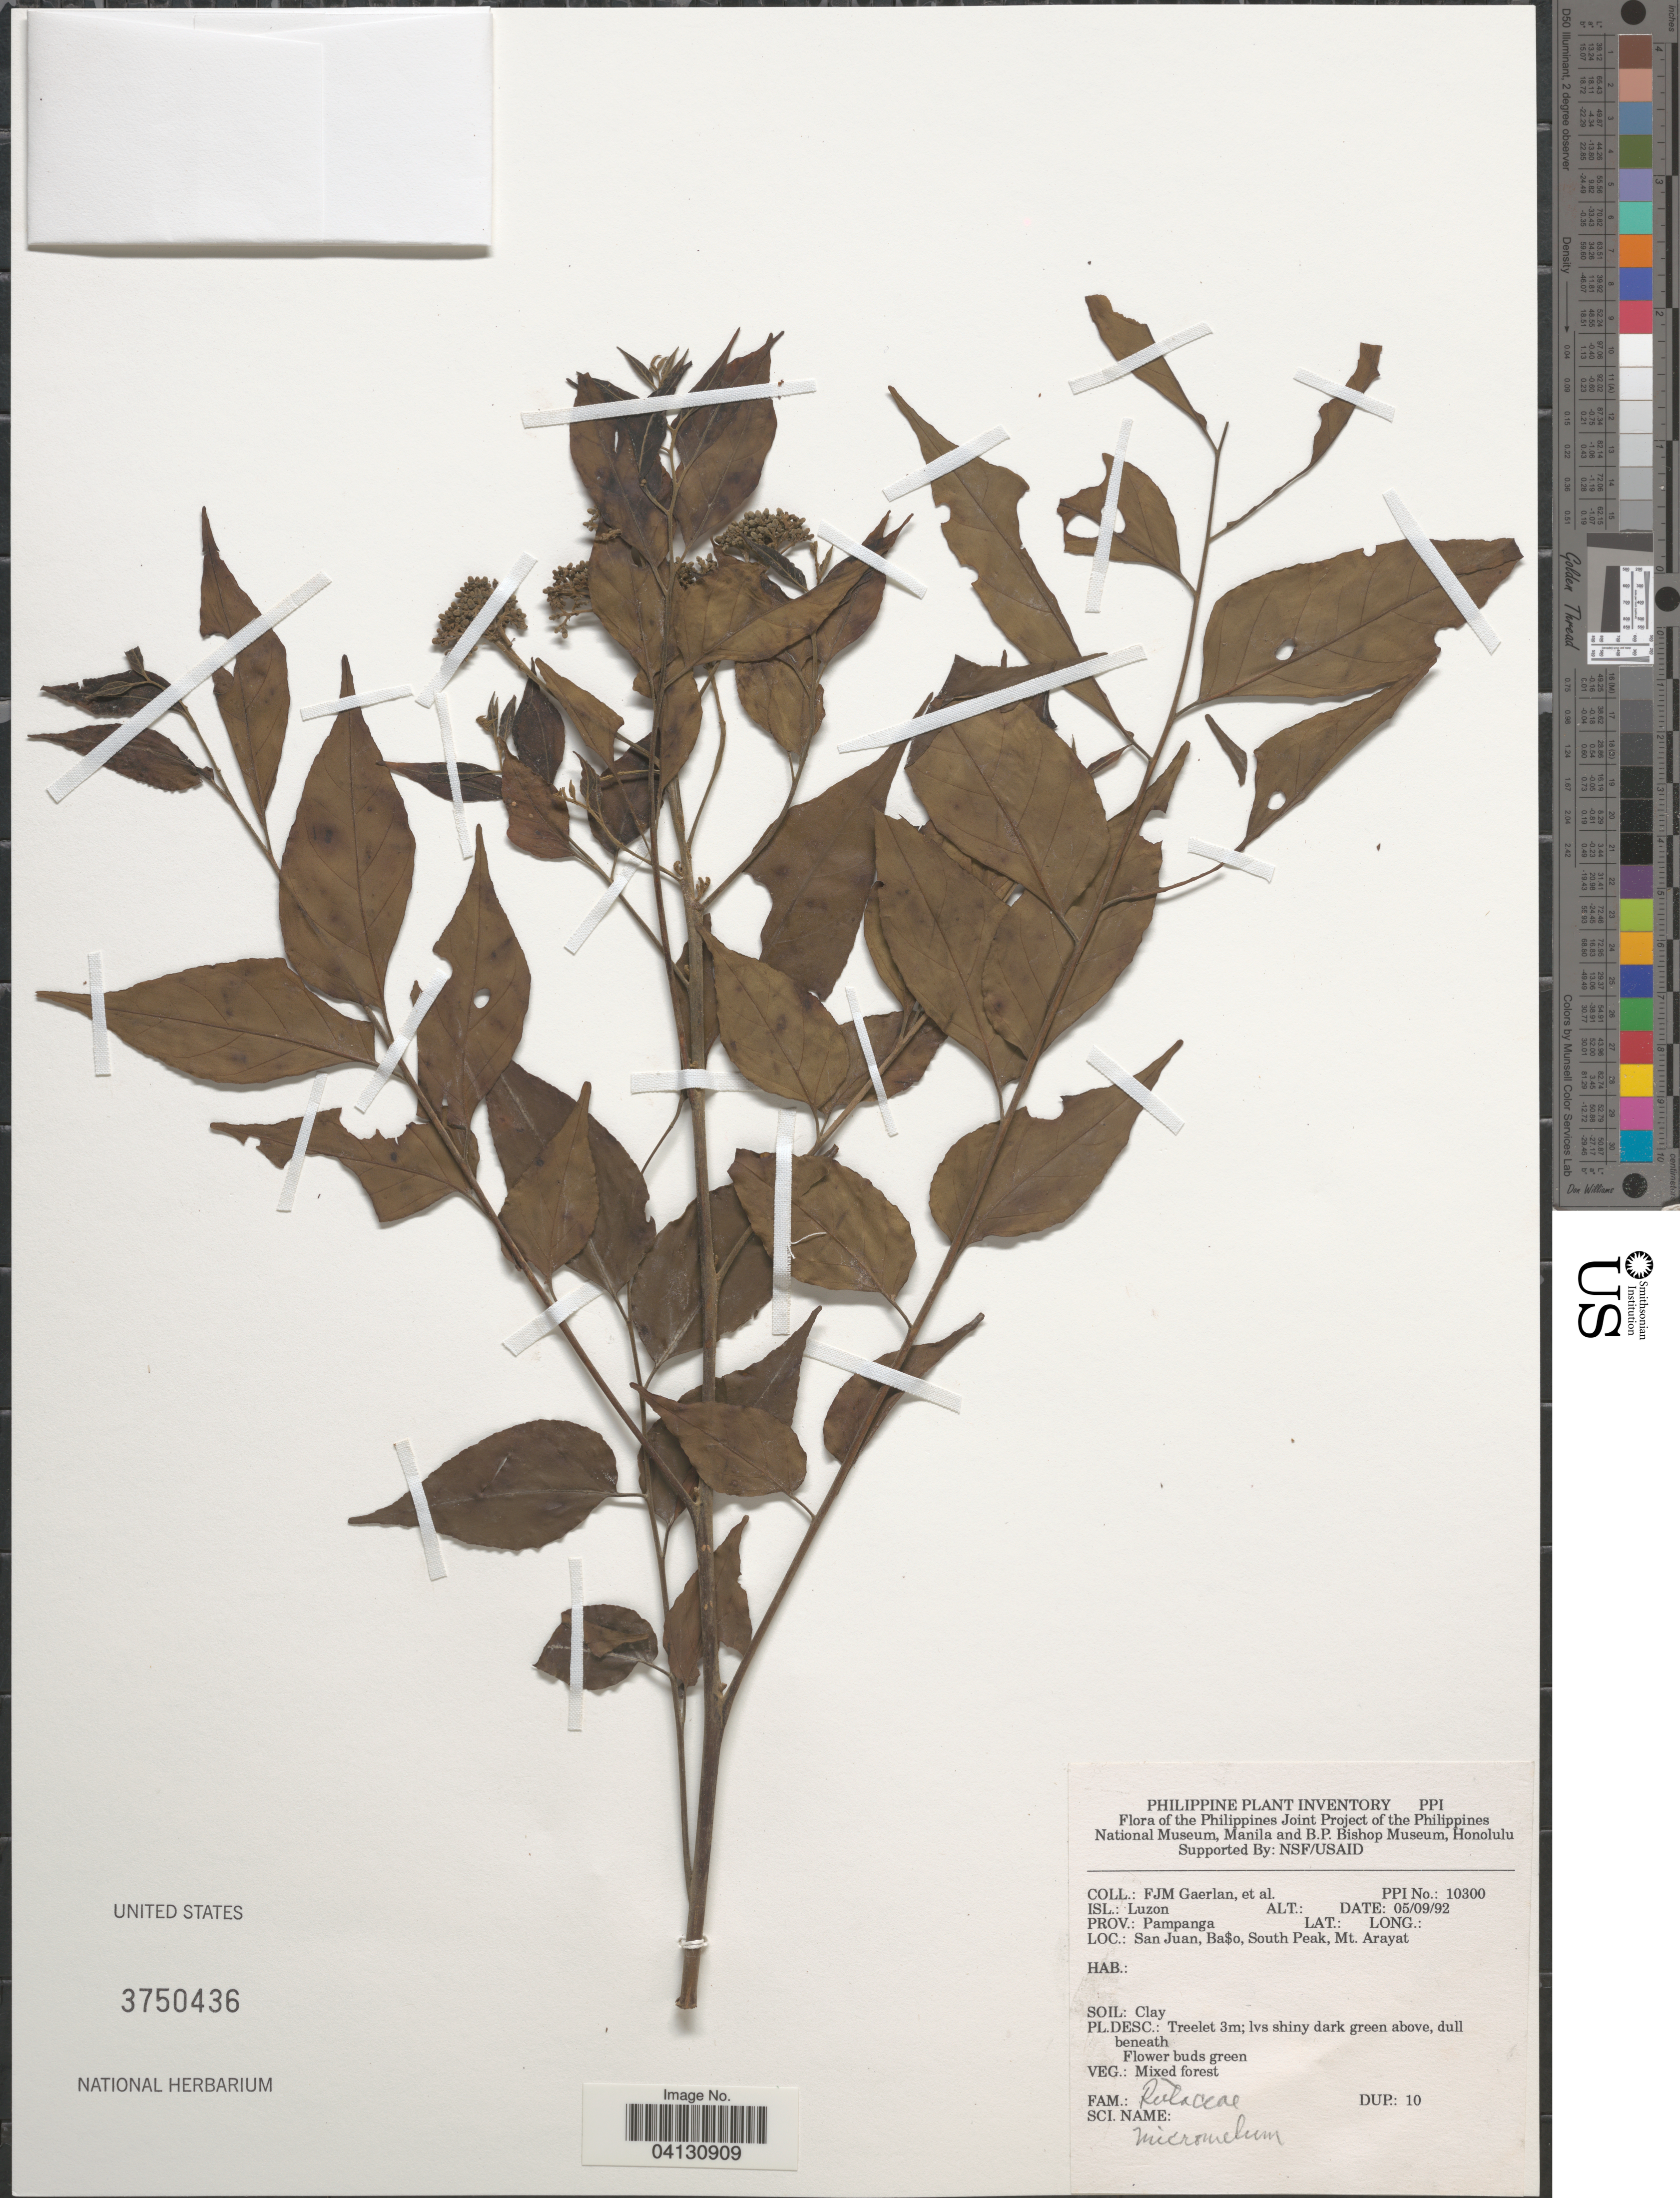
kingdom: Plantae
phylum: Tracheophyta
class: Magnoliopsida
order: Sapindales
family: Rutaceae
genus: Micromelum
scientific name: Micromelum sp.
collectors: F. Gaerlan & et al.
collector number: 10300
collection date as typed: Transcribed d/m/y: 5/9/92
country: Philippines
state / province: Central Luzon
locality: Isl.: Luzon. Prov.: Pampanga. San Juan, Ba$o, South Peak, Mt. Arayat.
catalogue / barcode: US 3750436